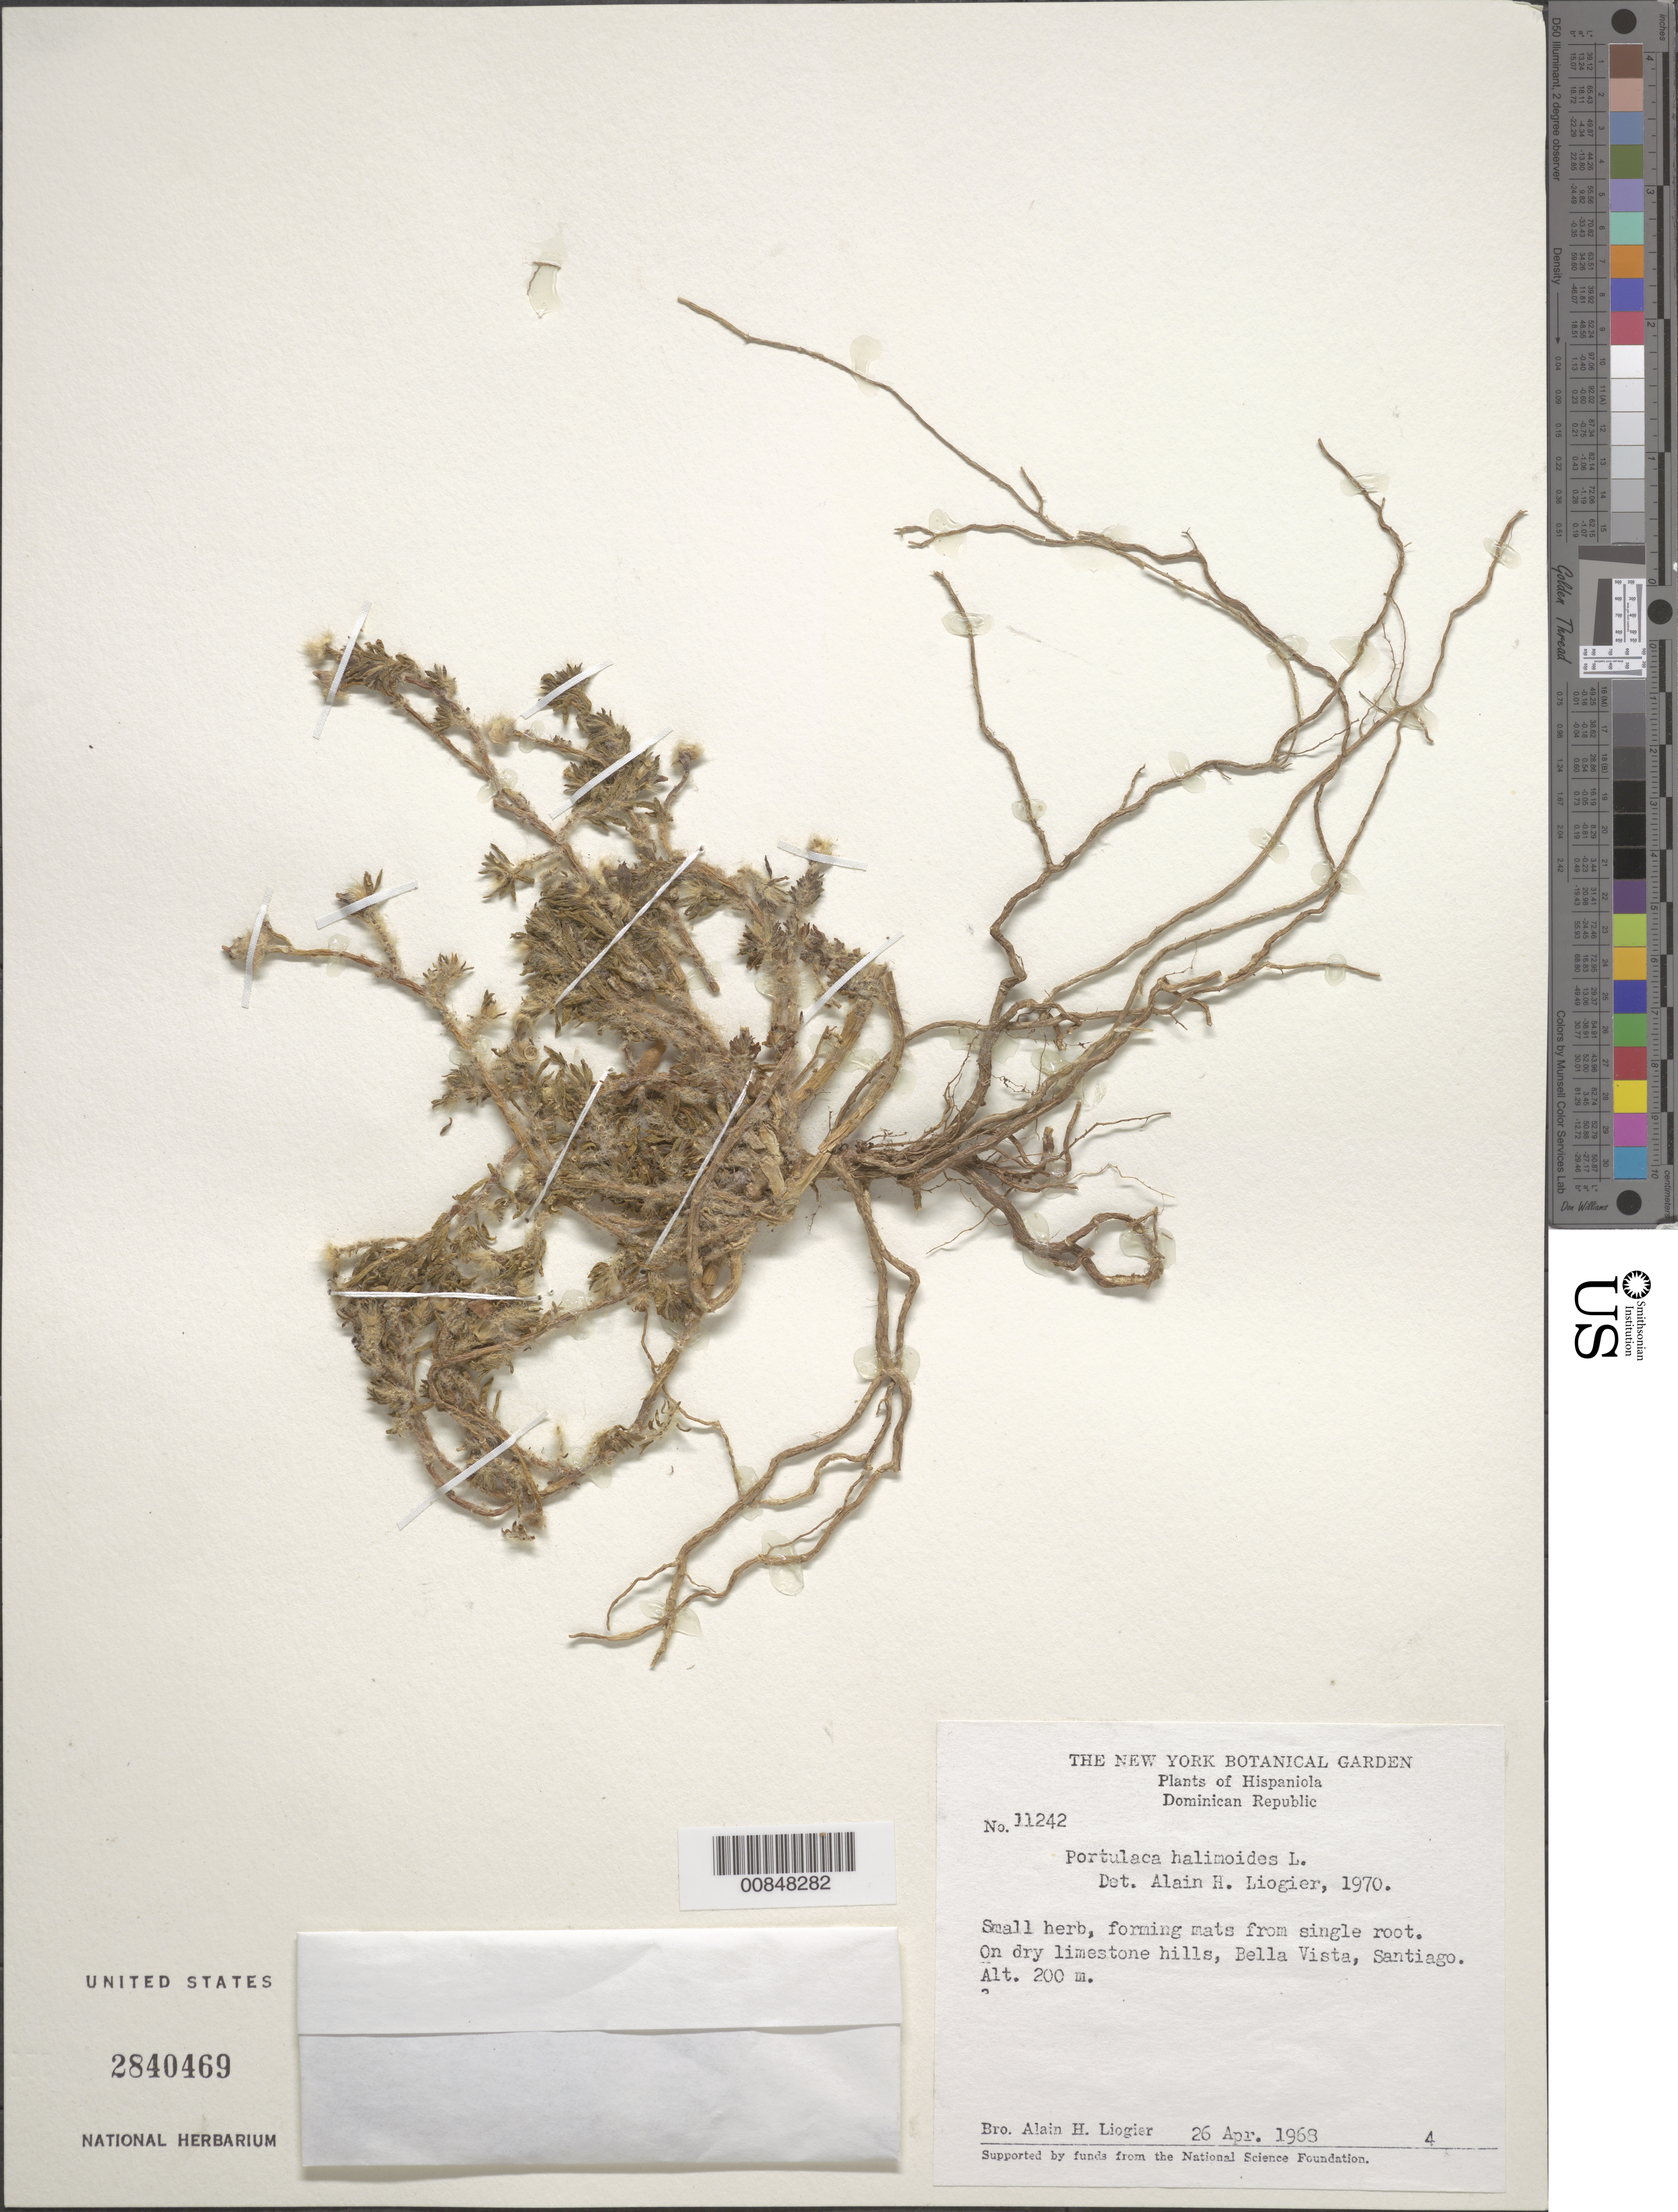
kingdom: Plantae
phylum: Tracheophyta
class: Magnoliopsida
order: Caryophyllales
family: Portulacaceae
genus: Portulaca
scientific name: Portulaca halimoides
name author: L.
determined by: Liogier, Alain H.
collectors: A. H. Liogier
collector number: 11242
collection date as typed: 26 Apr 1968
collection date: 1968-04-26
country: Dominican Republic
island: Hispaniola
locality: Bella Vista, Santiago.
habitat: On dry limestone hills.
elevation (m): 200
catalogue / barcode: US 2840469